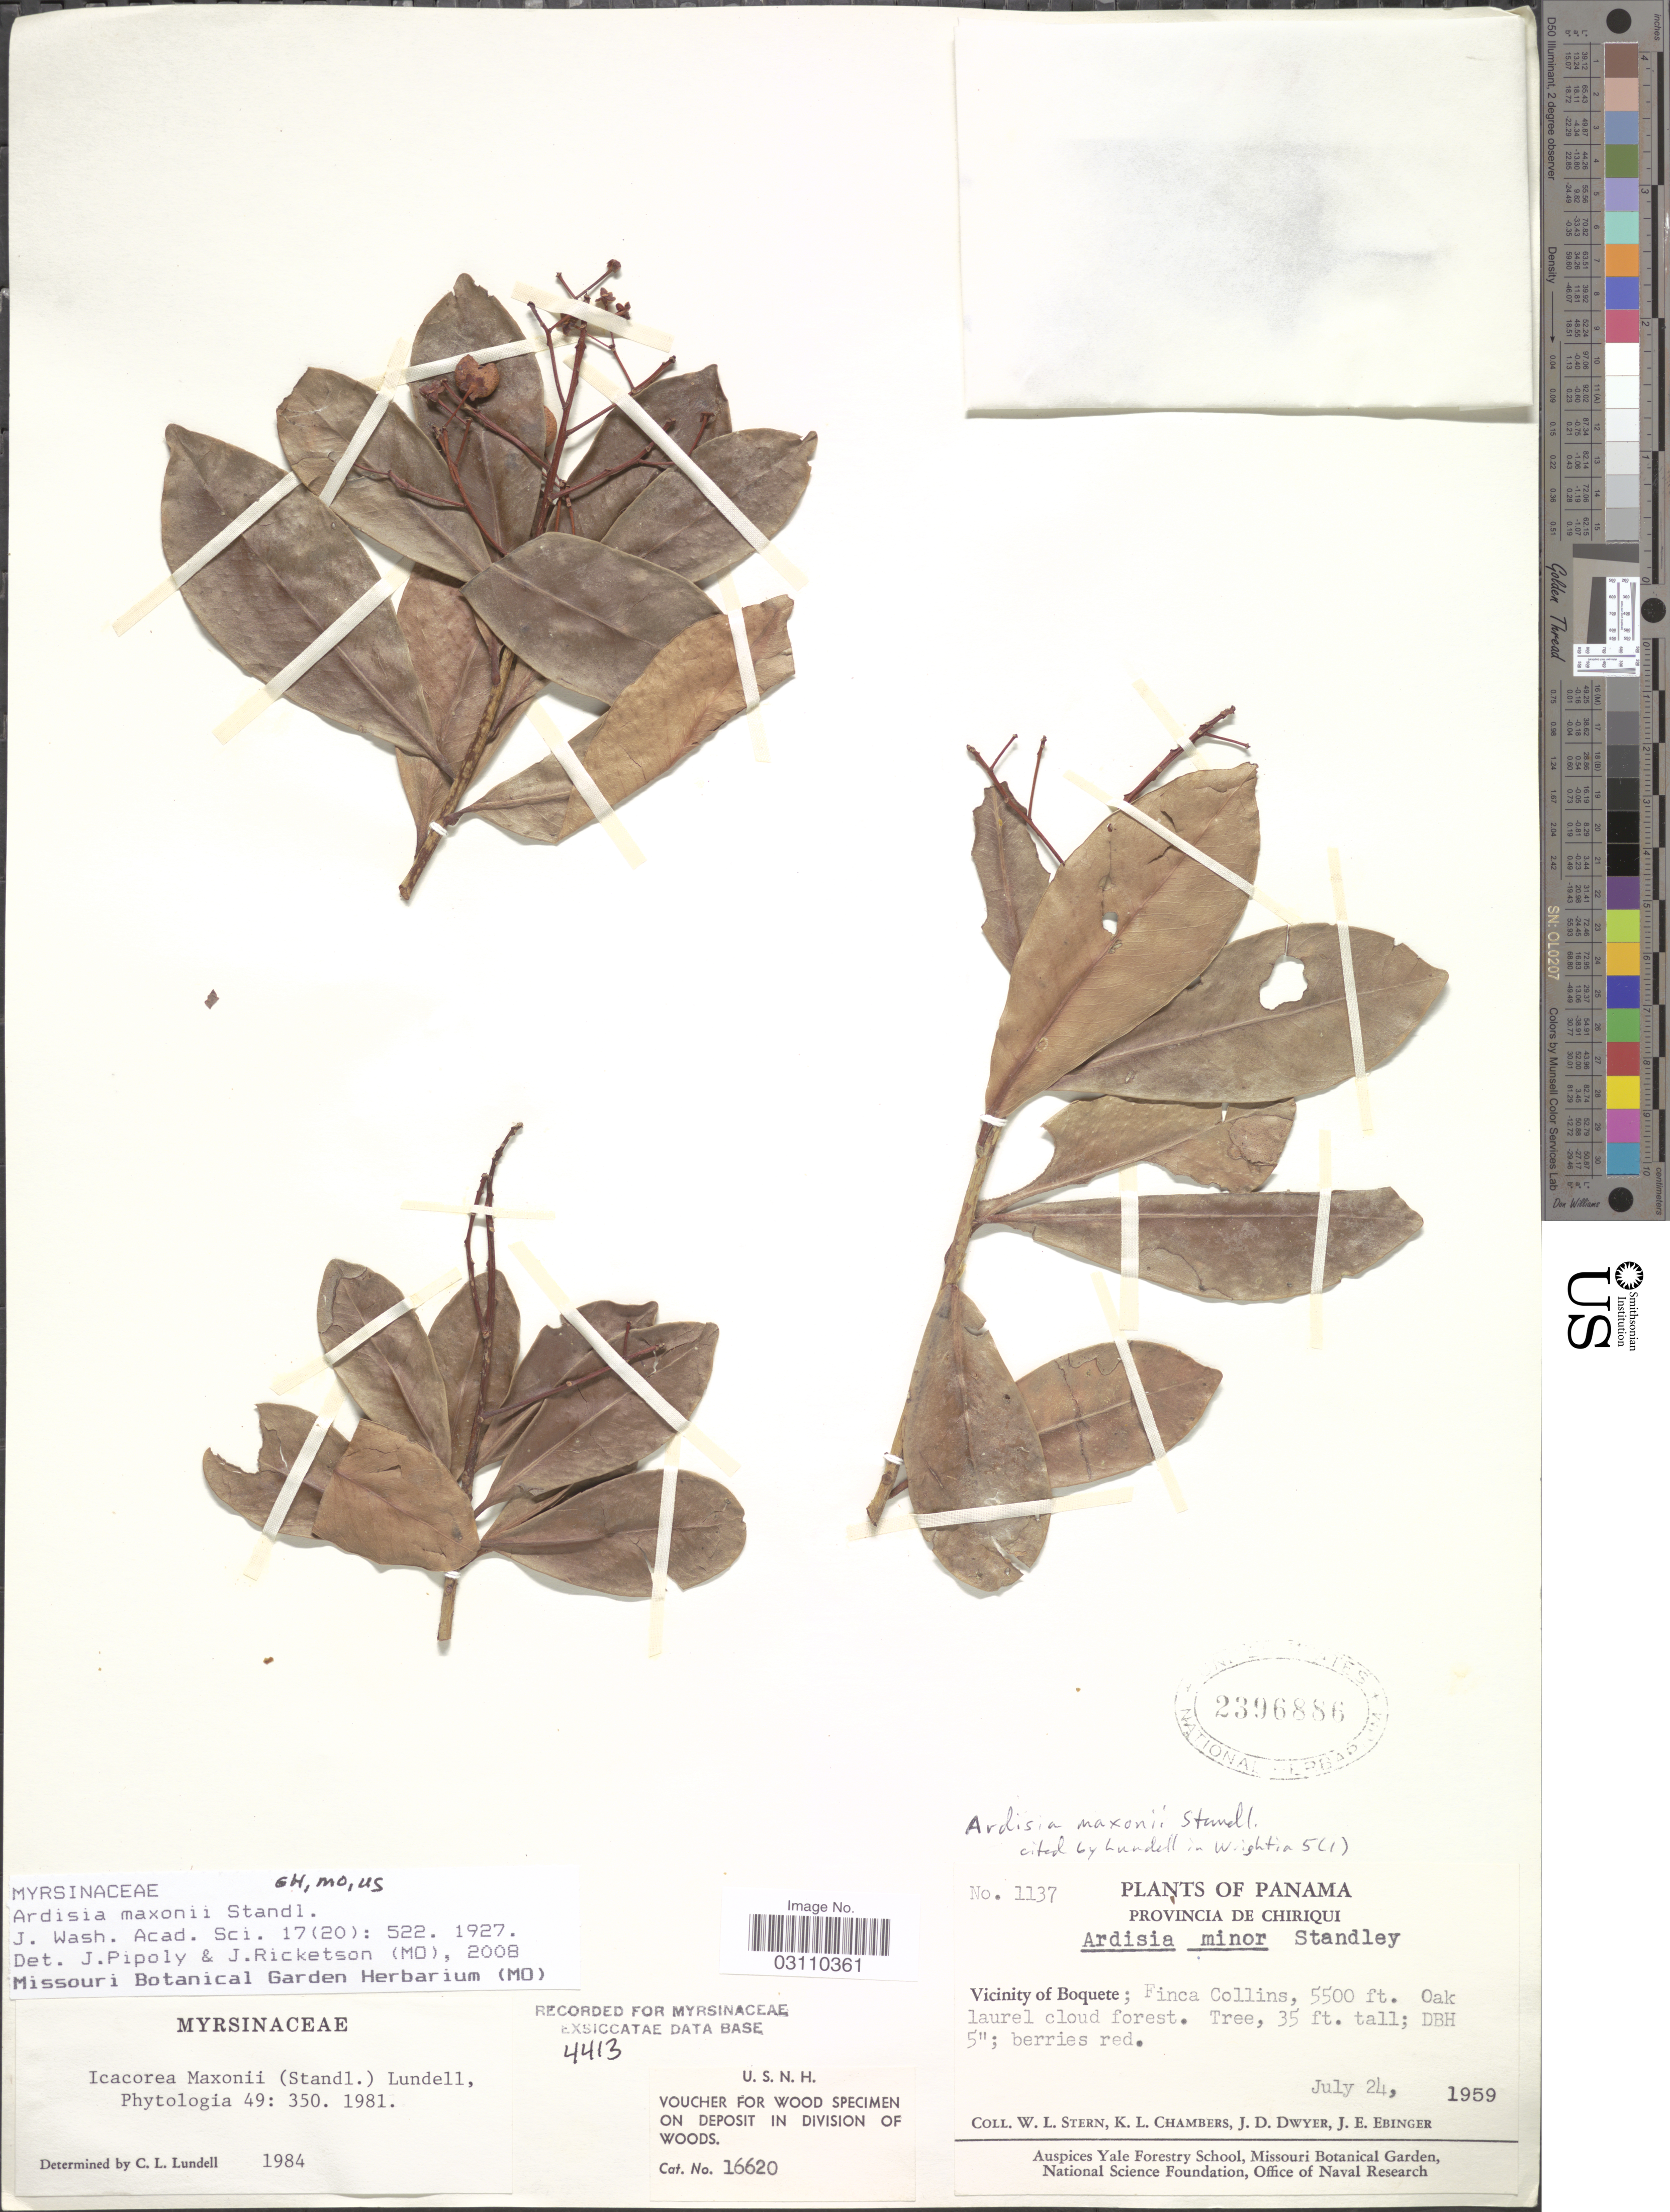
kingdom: Plantae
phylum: Tracheophyta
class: Magnoliopsida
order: Ericales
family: Primulaceae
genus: Ardisia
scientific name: Ardisia maxonii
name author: Standl.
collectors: W. L. Stern, K. Chambers, J. D. Dwyer & J. Ebinger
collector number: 1137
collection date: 1959-07-24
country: Panama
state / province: Chiriqui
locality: Vicinity of Boquete; Finca Collins.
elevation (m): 1676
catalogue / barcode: US 2396886